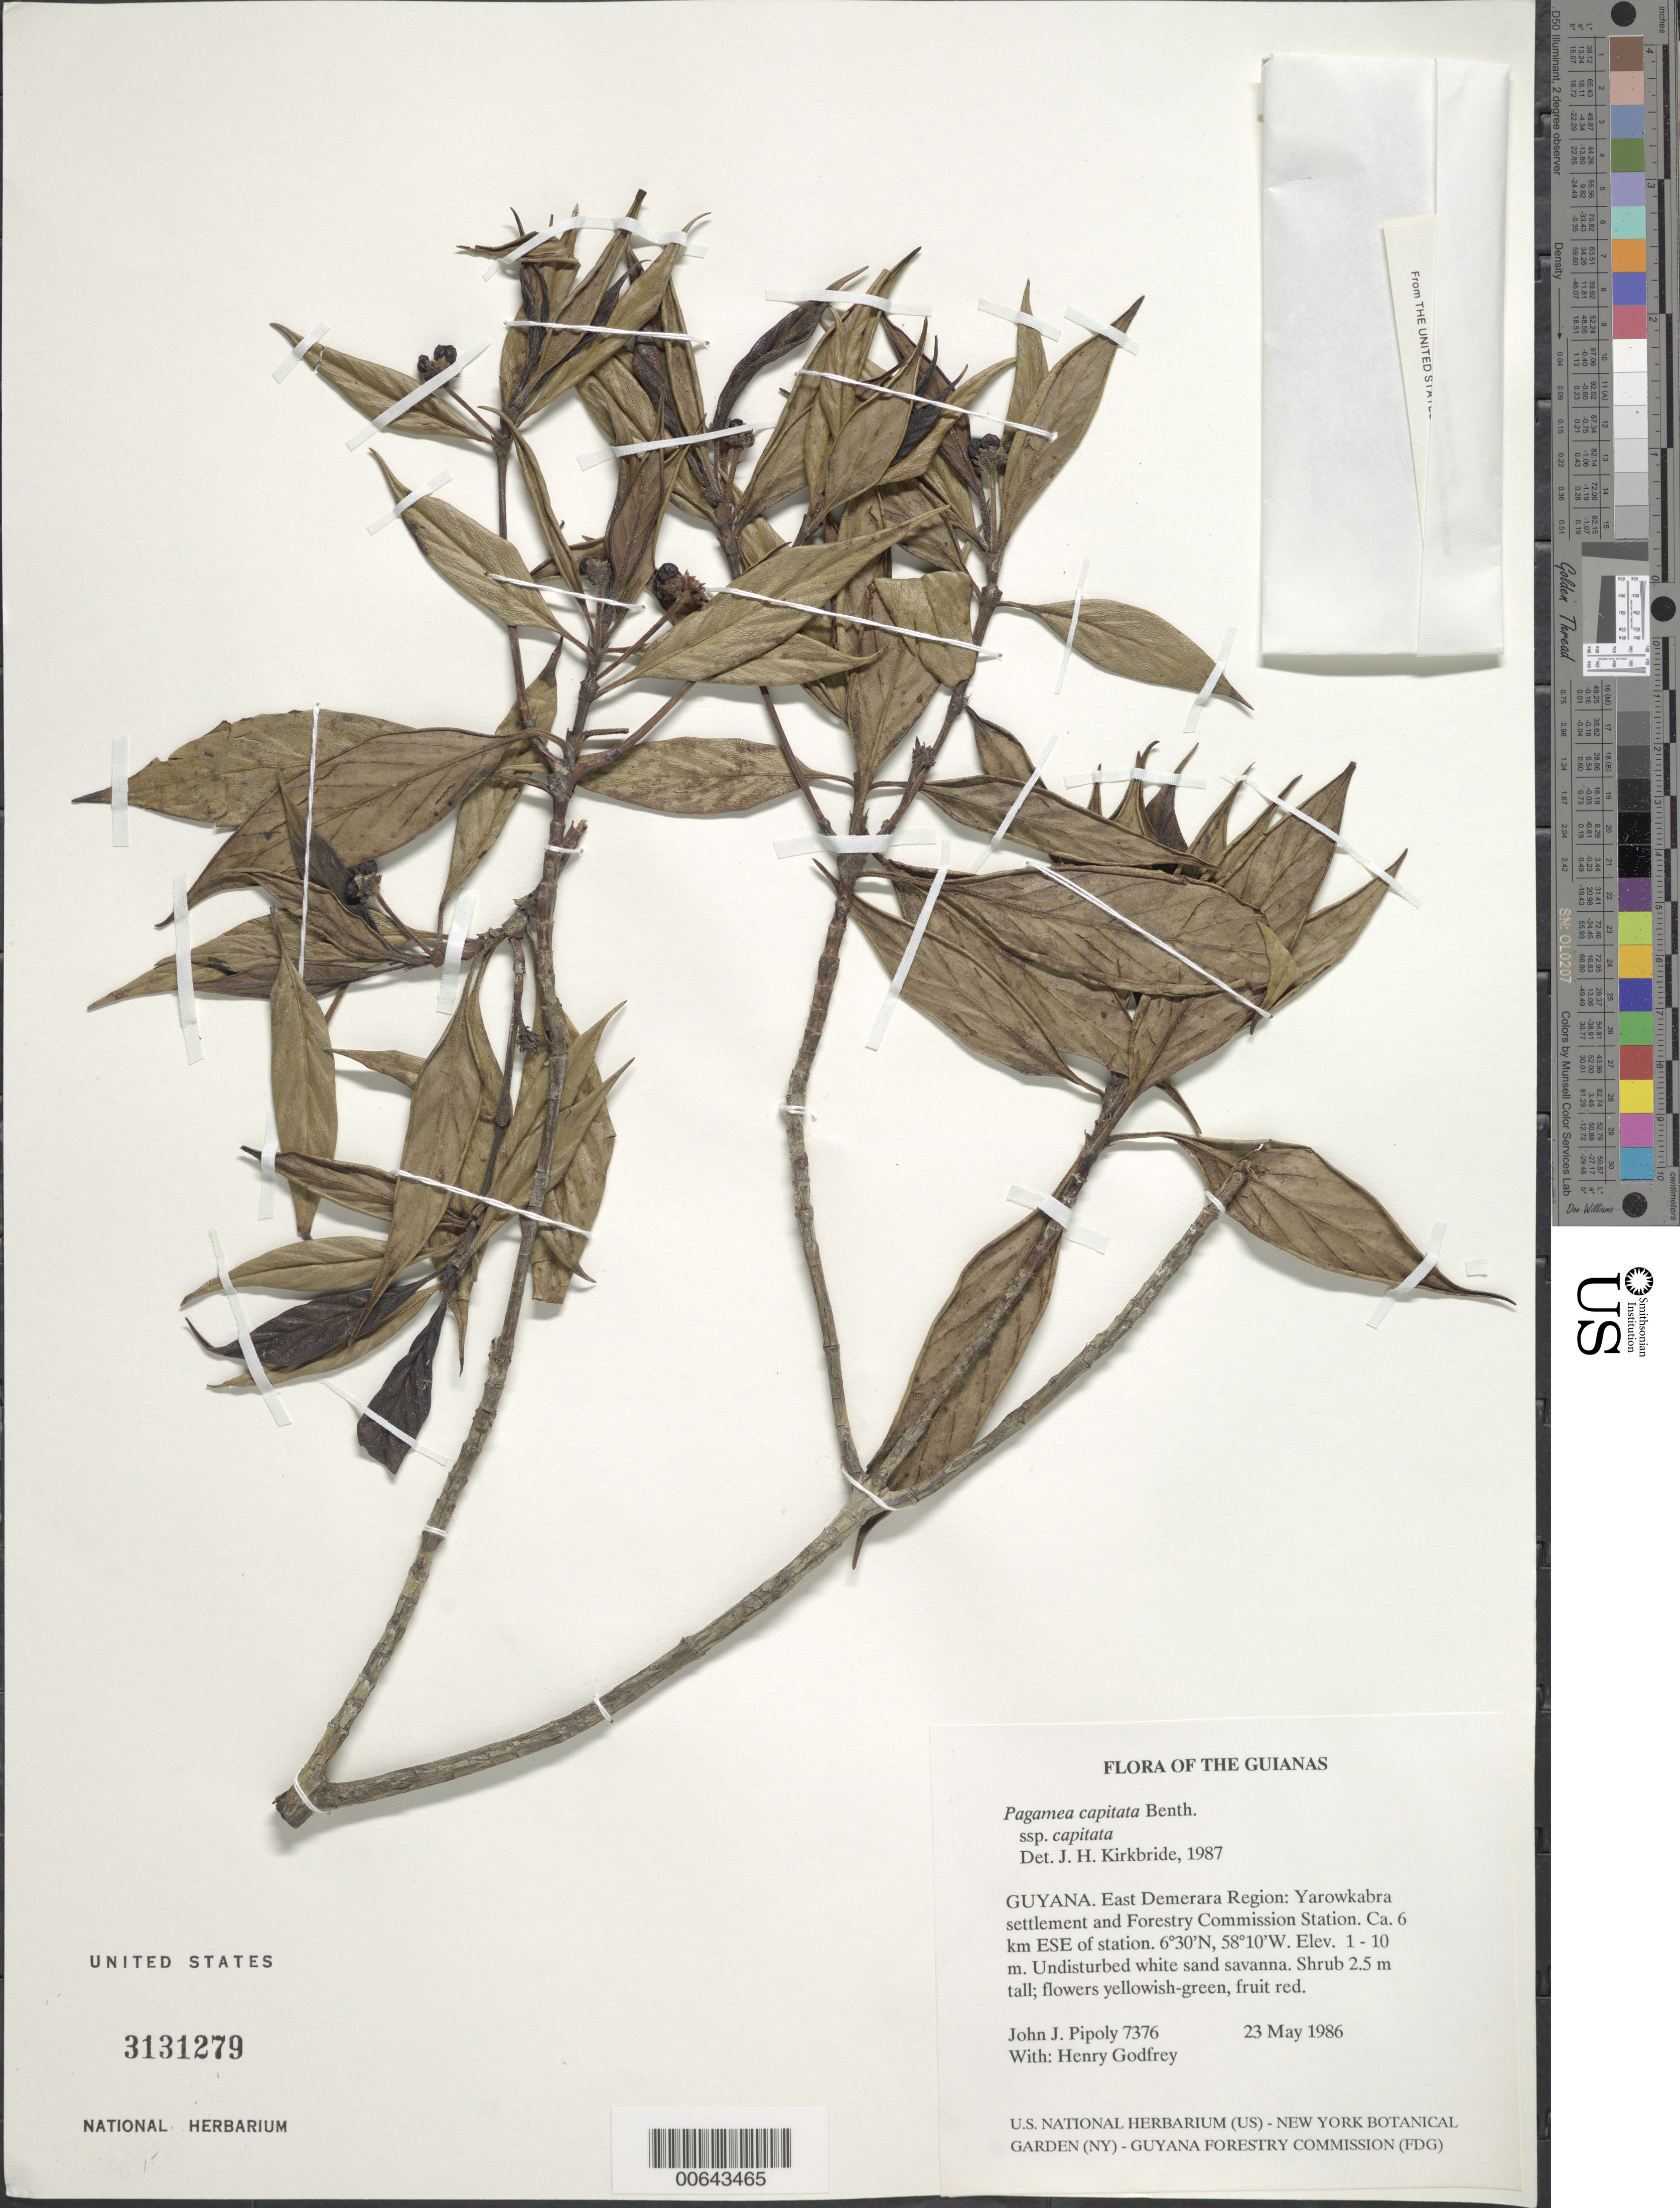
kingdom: Plantae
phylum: Tracheophyta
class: Magnoliopsida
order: Gentianales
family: Rubiaceae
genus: Pagamea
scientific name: Pagamea capitata subsp. capitata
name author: Benth.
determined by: Kirkbride, J. H.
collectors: J. J. Pipoly & H. Godfrey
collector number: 7376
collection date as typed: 23 May 1986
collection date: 1986-05-23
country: Guyana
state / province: Demerara-Mahaica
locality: Yarowkabra settlement and Forestry Commission Station ca. 6 km ESE of station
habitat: Undisturbed white sand savanna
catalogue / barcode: US 3131279